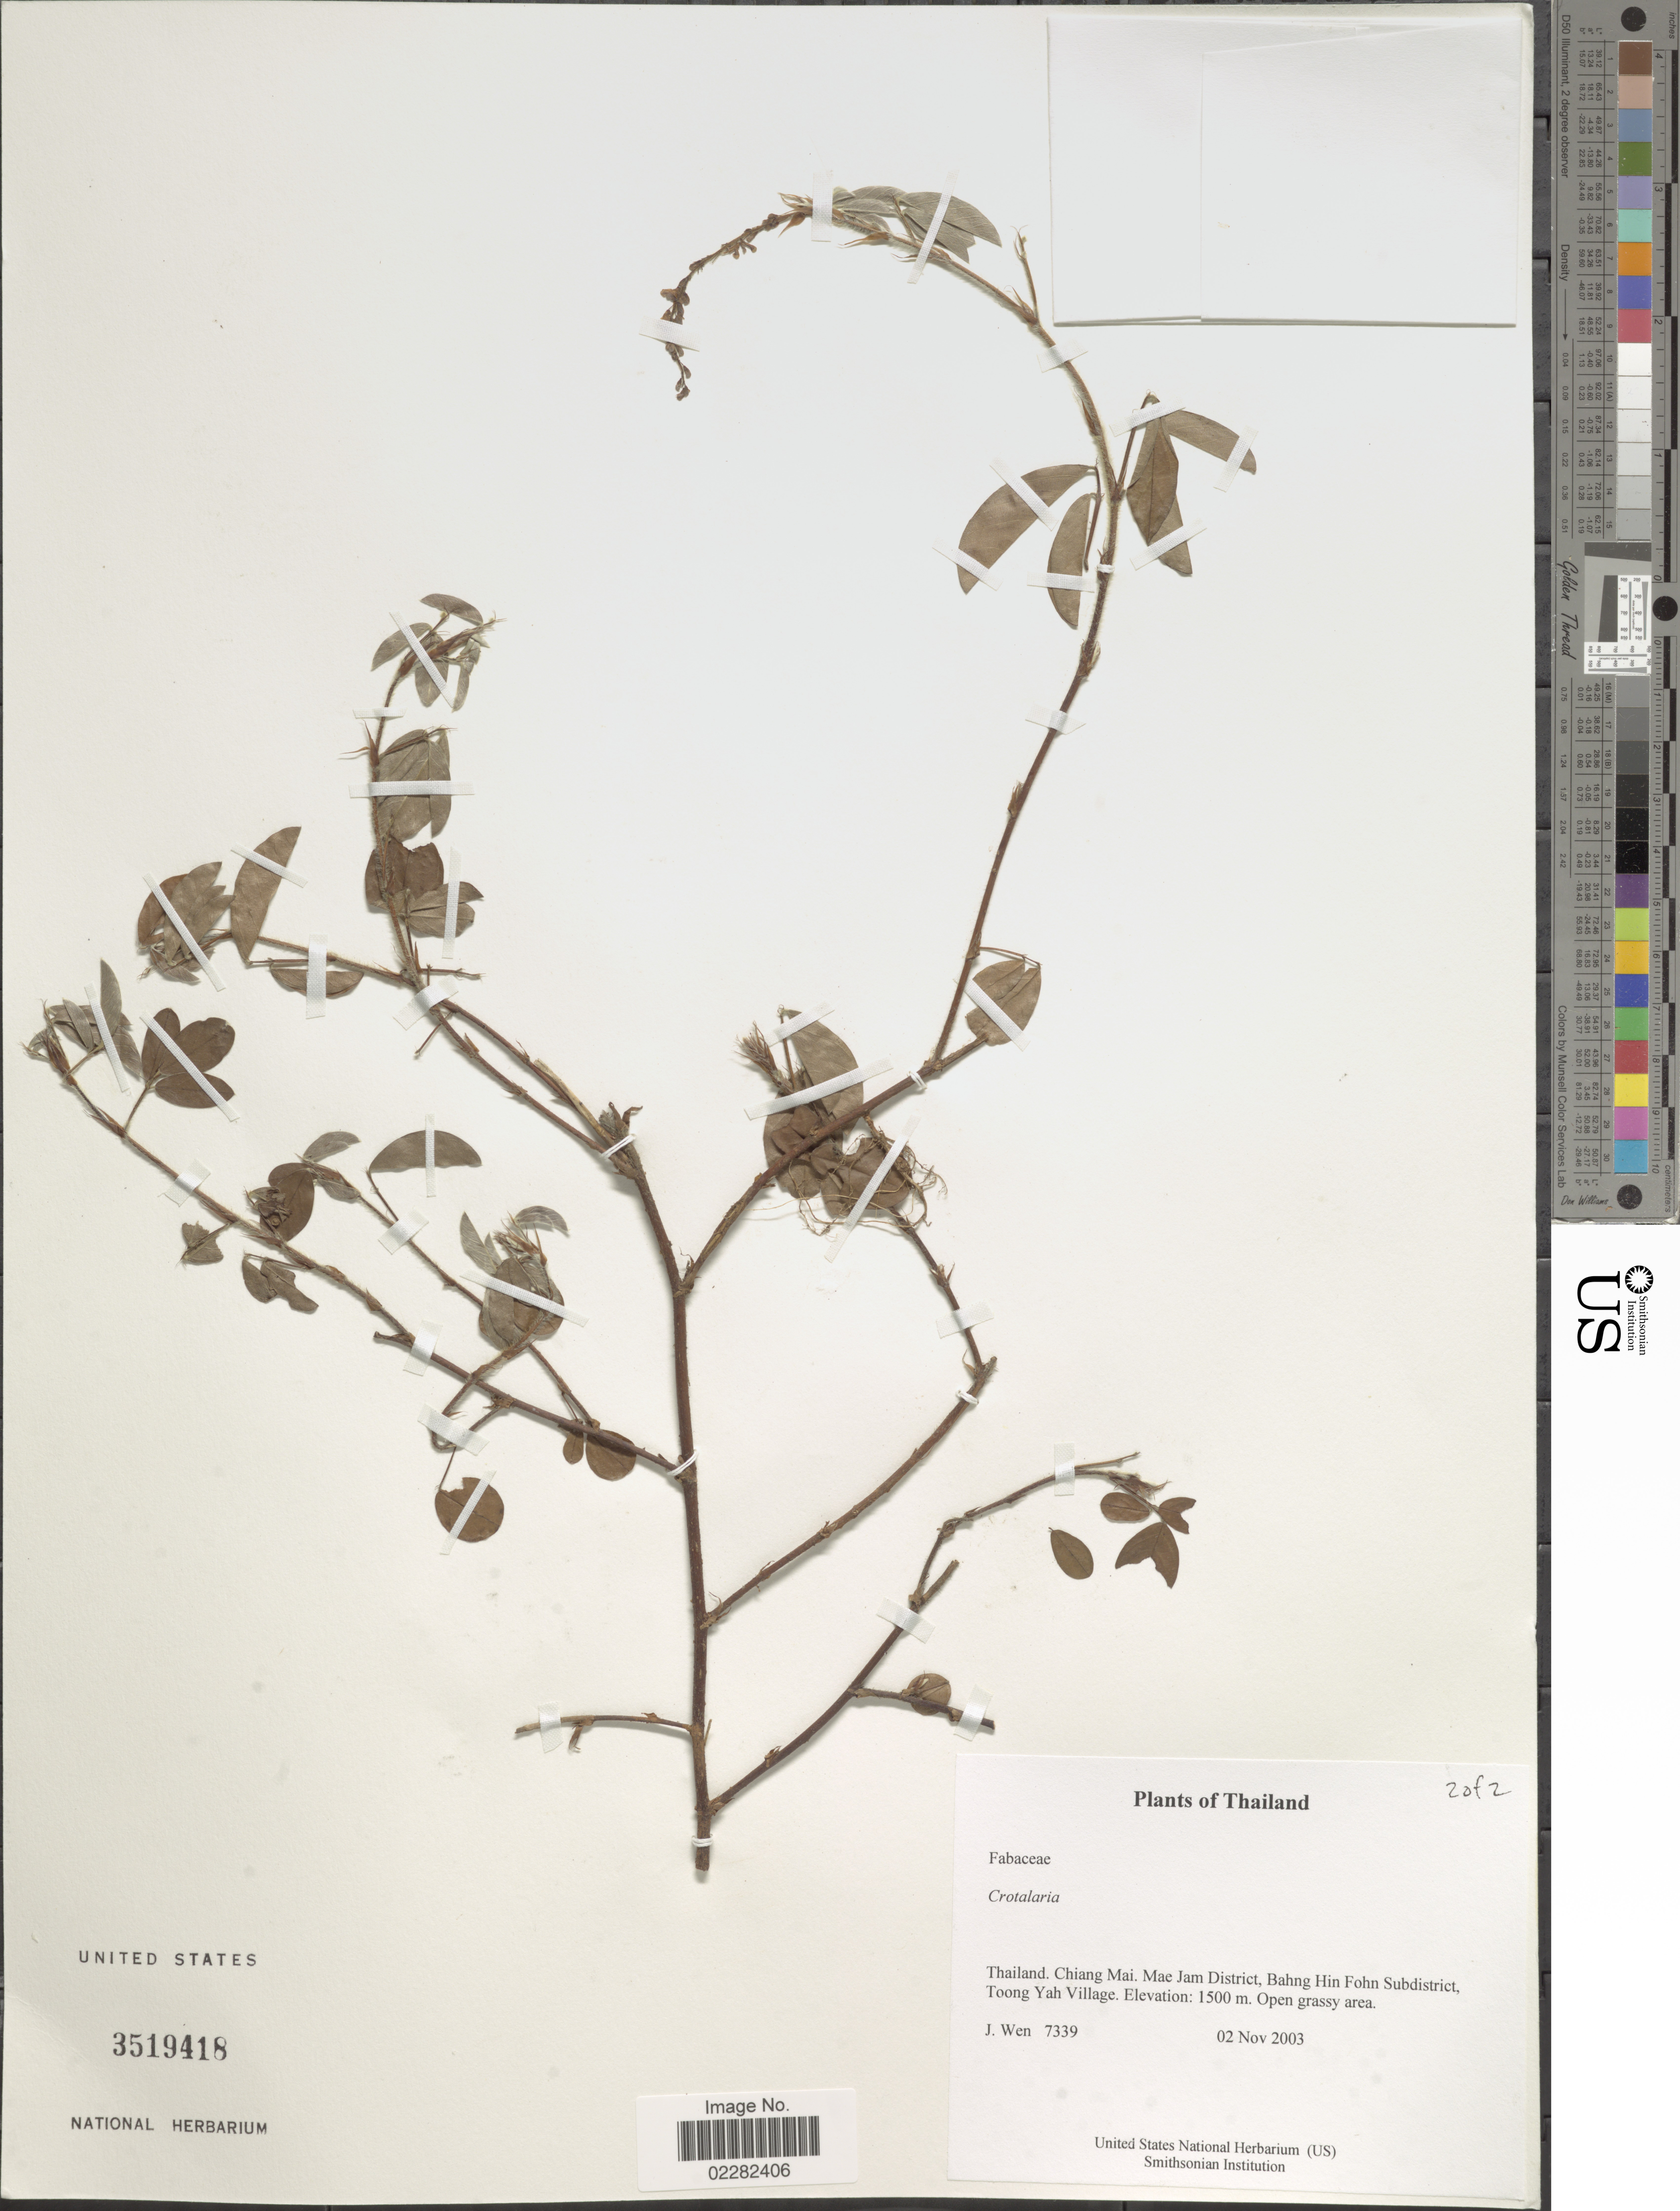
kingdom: Plantae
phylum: Tracheophyta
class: Magnoliopsida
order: Fabales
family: Fabaceae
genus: Crotalaria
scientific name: Crotalaria sp.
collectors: J. Wen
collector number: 7339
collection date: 2003-11-02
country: Thailand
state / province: Chiang Mai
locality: Mae Jam District, Bahng Hin Fohn Subdistrict, Toong Yah Village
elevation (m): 1500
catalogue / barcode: US 3519418